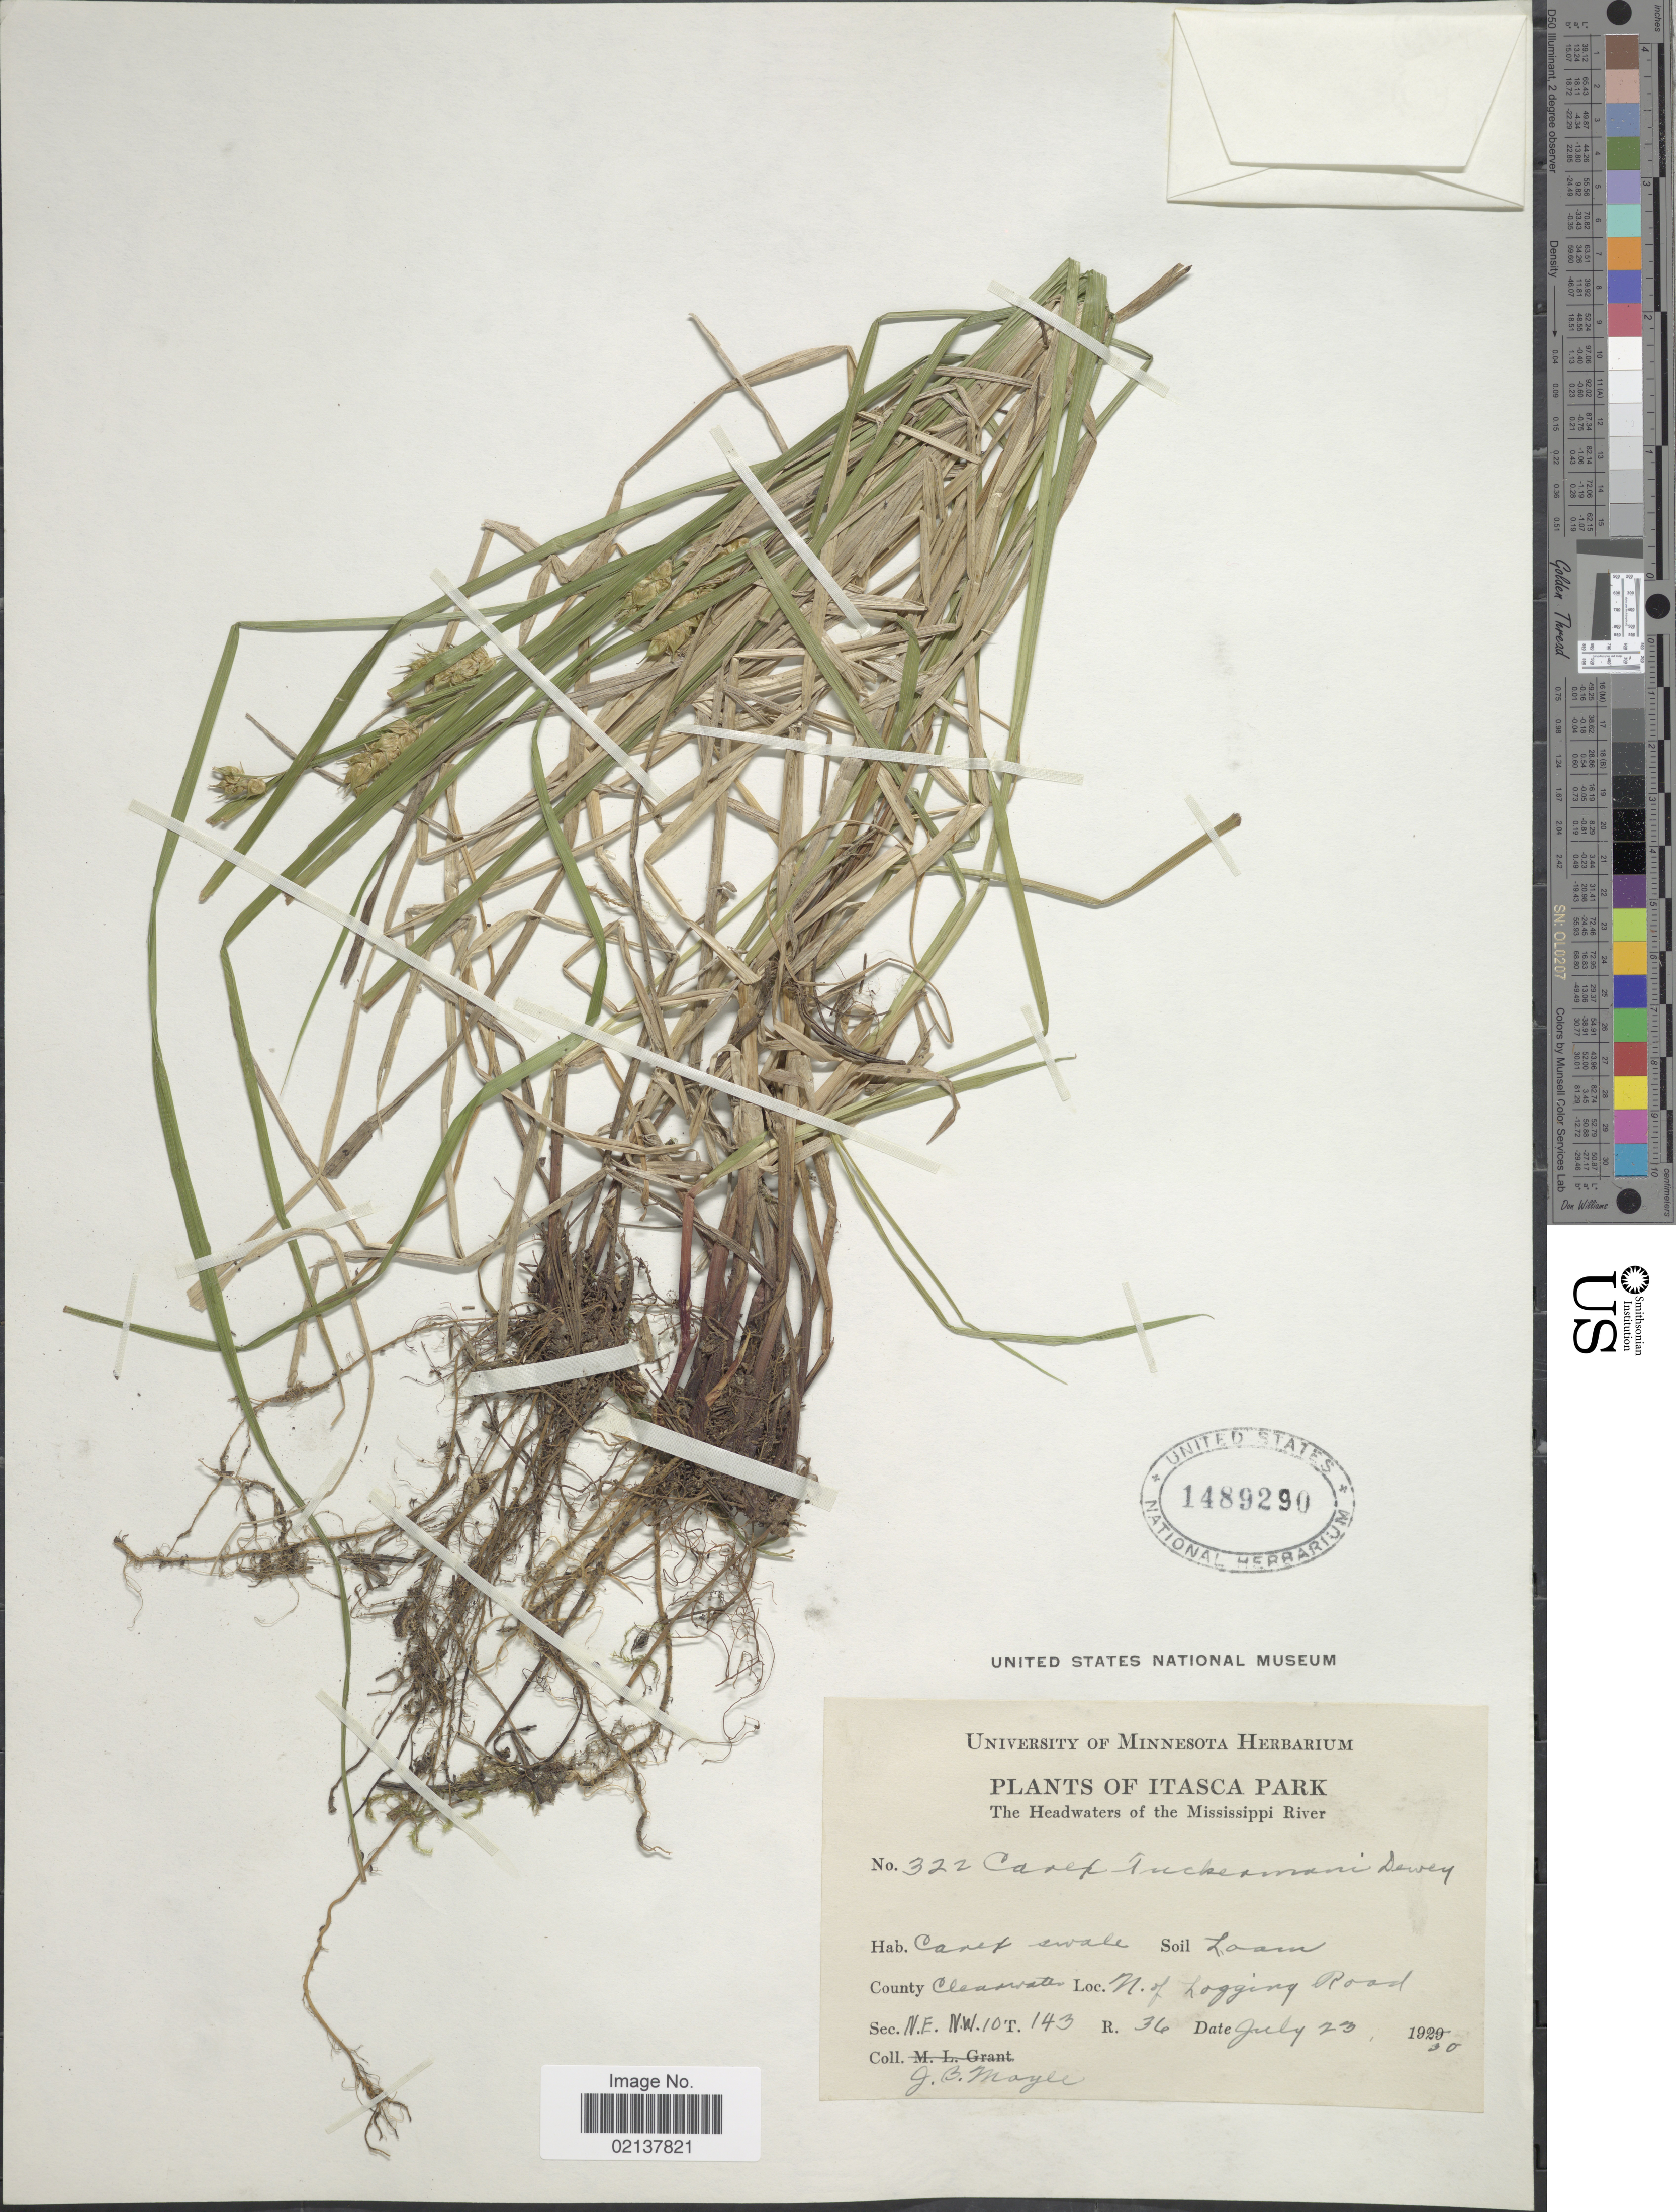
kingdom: Plantae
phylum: Tracheophyta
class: Liliopsida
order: Poales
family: Cyperaceae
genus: Carex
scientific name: Carex tuckermanii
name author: Boott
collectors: J. Moyle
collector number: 322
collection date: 1930-07-23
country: United States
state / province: Minnesota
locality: Itasca Park, The Headwaters of the Mississippi River, County Clearwater, N. of Logging Road, Sec. N.E. N.W. 10 T. 143 R. 36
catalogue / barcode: US 1489290